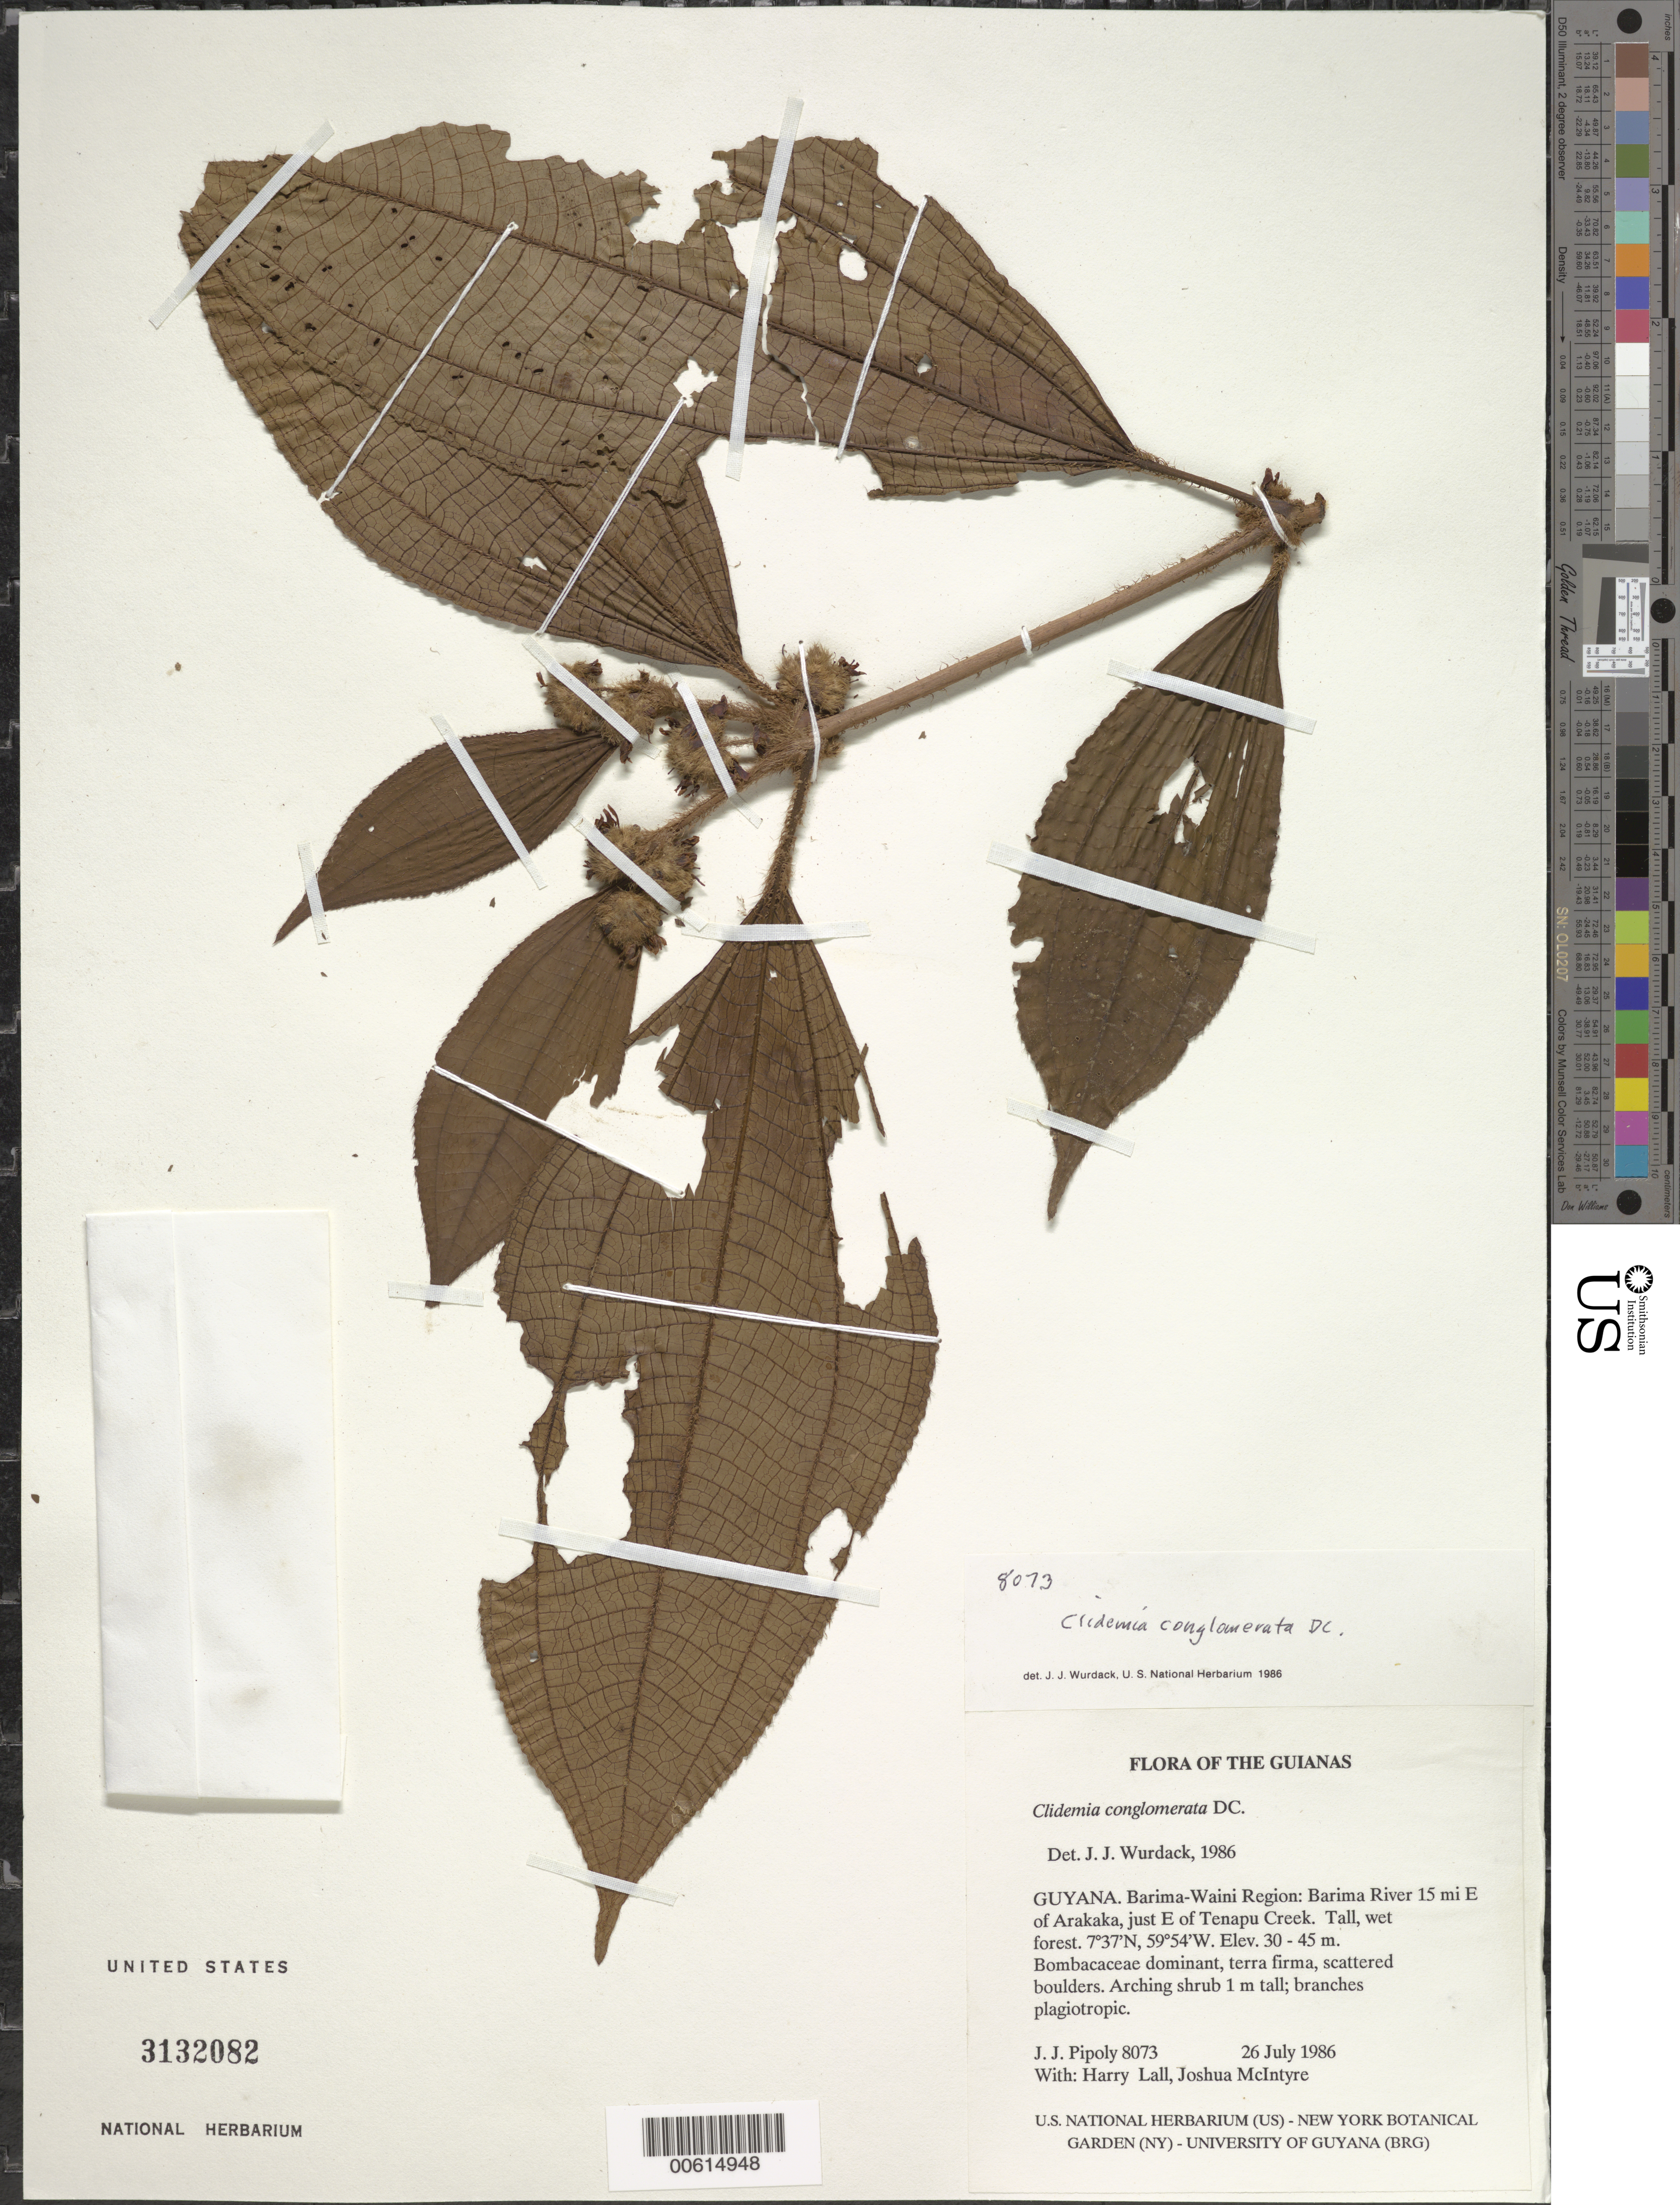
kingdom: Plantae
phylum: Tracheophyta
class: Magnoliopsida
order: Myrtales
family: Melastomataceae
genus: Clidemia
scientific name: Clidemia conglomerata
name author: DC.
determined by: Wurdack, John J., (US), US (UNITED STATES)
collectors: J. J. Pipoly, H. Lall & J. Mcintyre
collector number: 8073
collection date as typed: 26 July 1986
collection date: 1986-07-26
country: Guyana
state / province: Barima-Waini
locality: Barima River 15 mi E of Arakaka, just E of Tenapu Creek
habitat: Tall, wet forest. Bombacaceae dominant, terra firma, scattered boulders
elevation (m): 30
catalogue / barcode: US 3132082